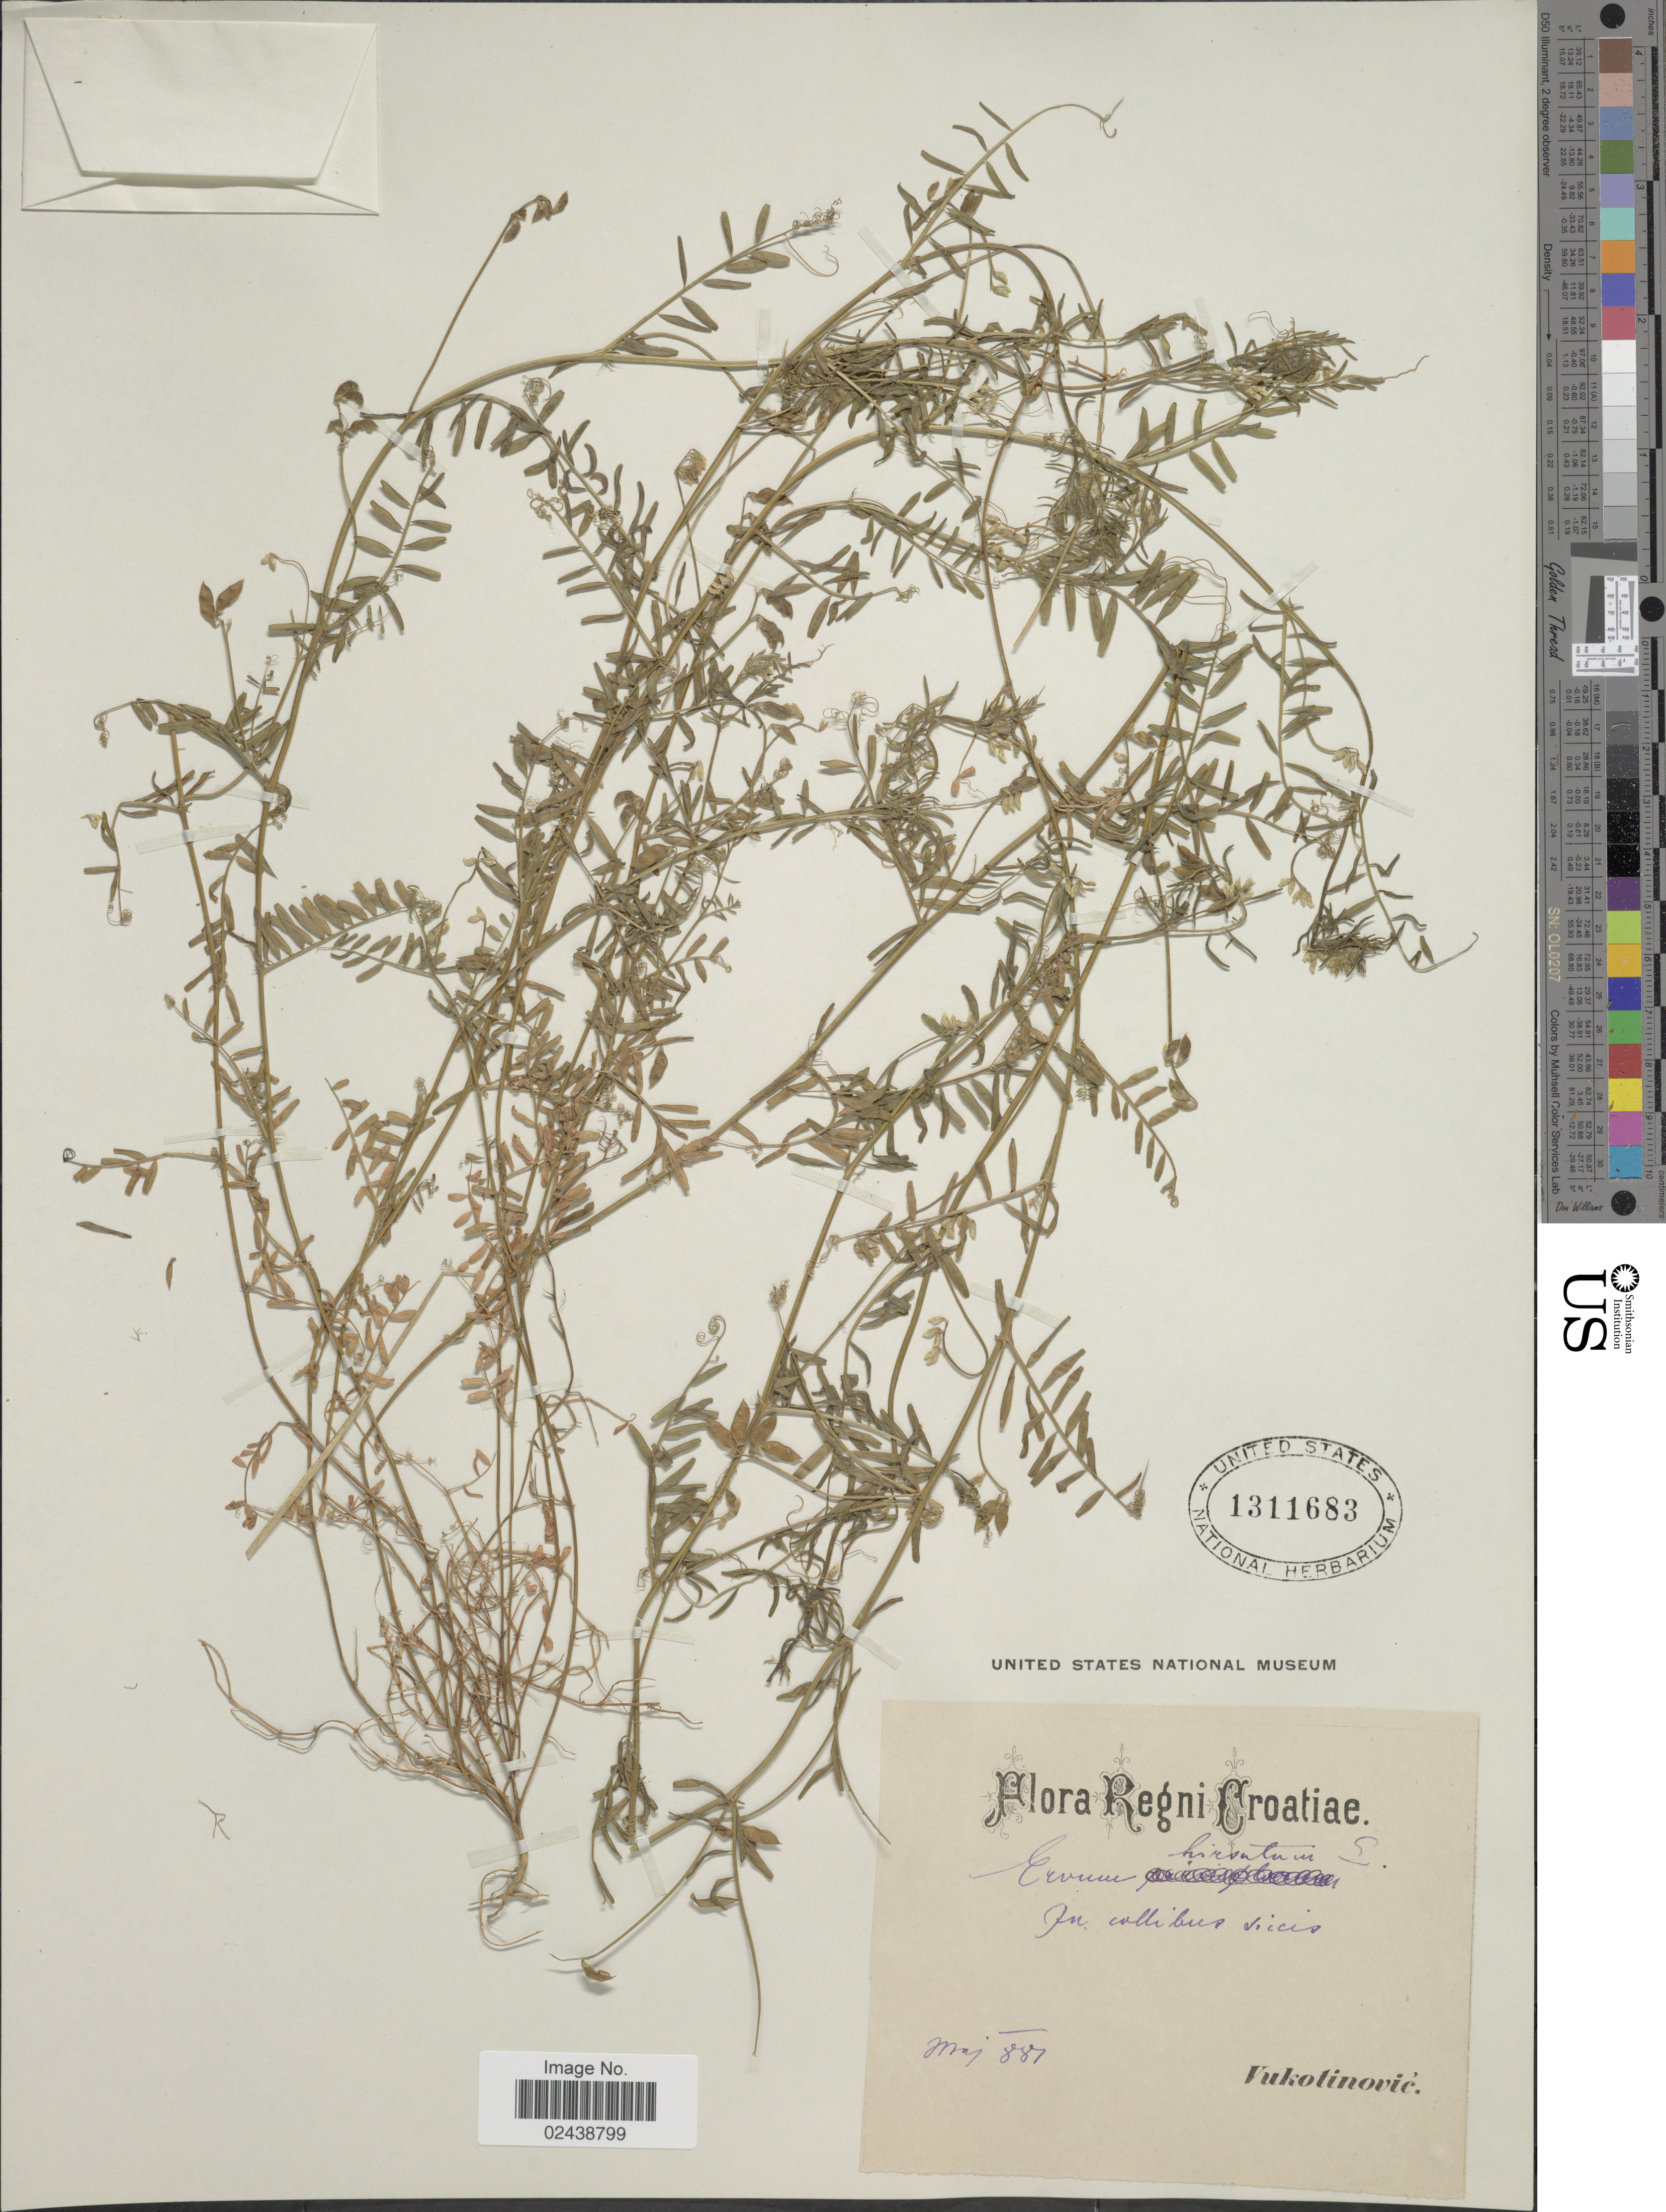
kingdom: Plantae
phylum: Tracheophyta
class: Magnoliopsida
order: Fabales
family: Fabaceae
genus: Vicia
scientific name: Vicia hirsuta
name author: (L.) A. Gray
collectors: L. Vukotinovic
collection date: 1881-05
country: Croatia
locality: Regni Croatiae. In collibus viccis.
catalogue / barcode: US 1311683